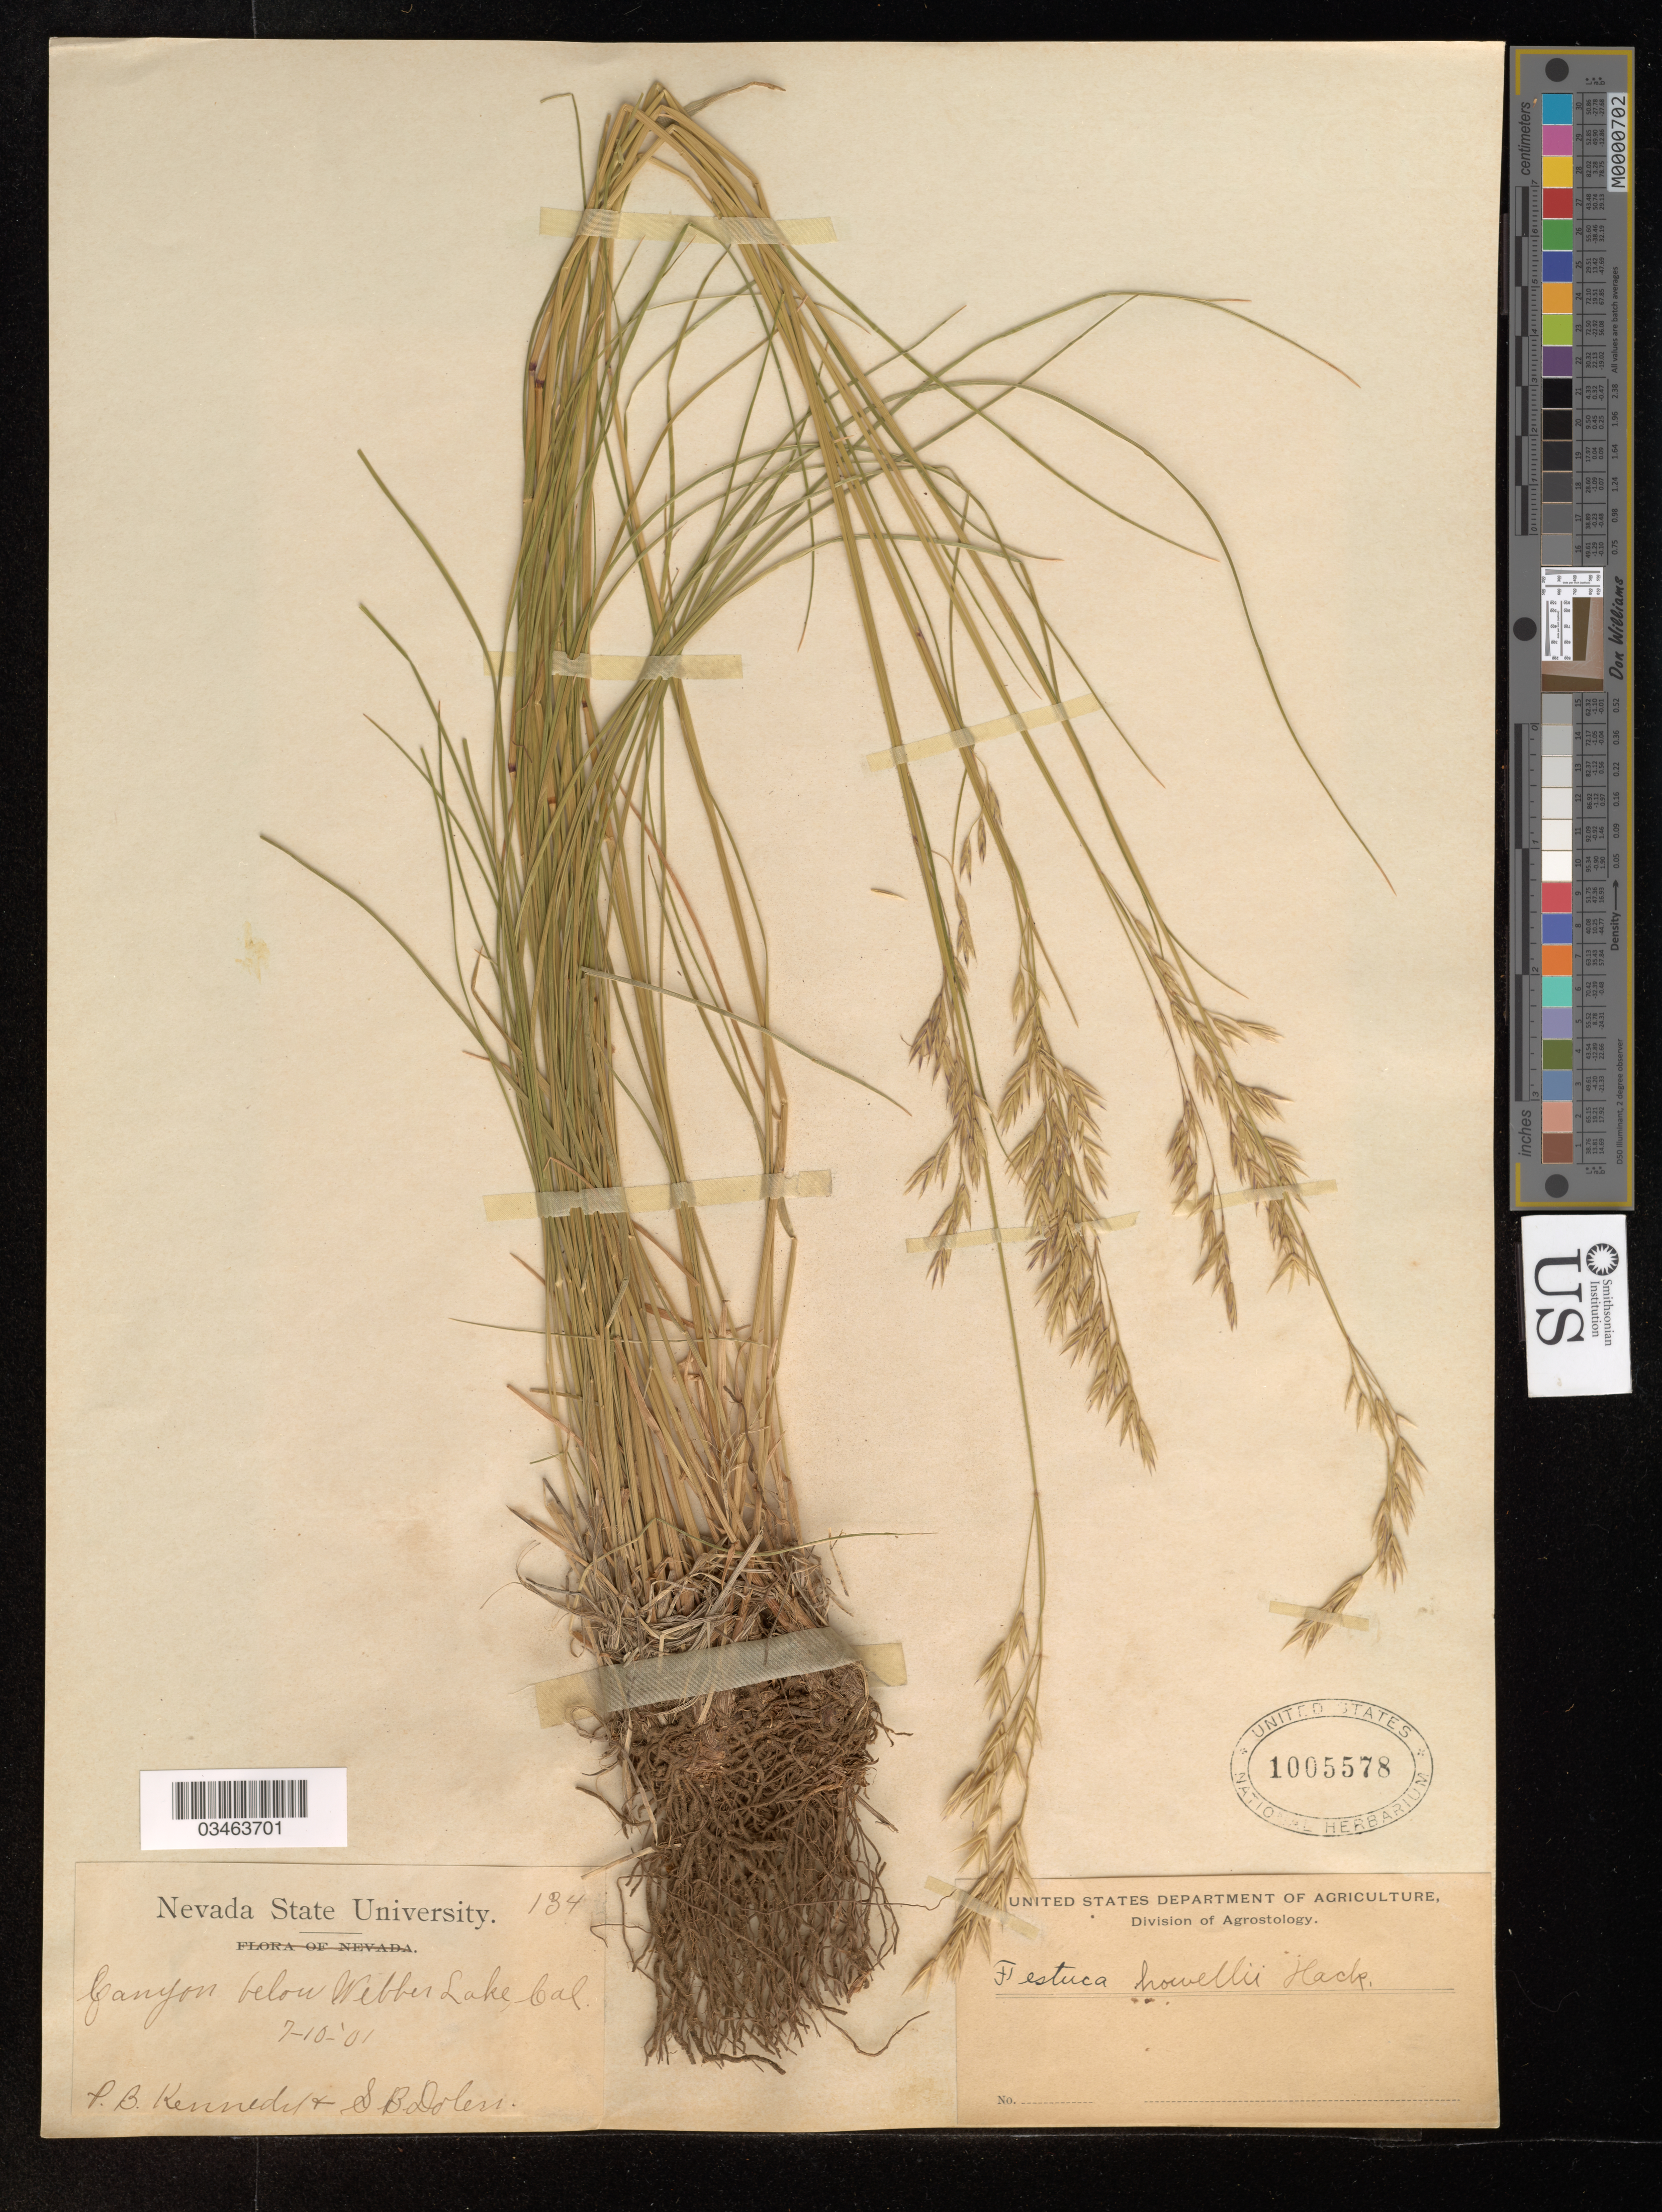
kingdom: Plantae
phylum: Tracheophyta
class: Liliopsida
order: Poales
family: Poaceae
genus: Festuca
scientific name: Festuca howellii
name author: Hack. ex W.J. Beal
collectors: P. B. Kennedy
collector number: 134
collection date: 1901-07-10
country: United States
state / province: California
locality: Canyon below Webber Lake.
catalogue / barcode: US 1005578